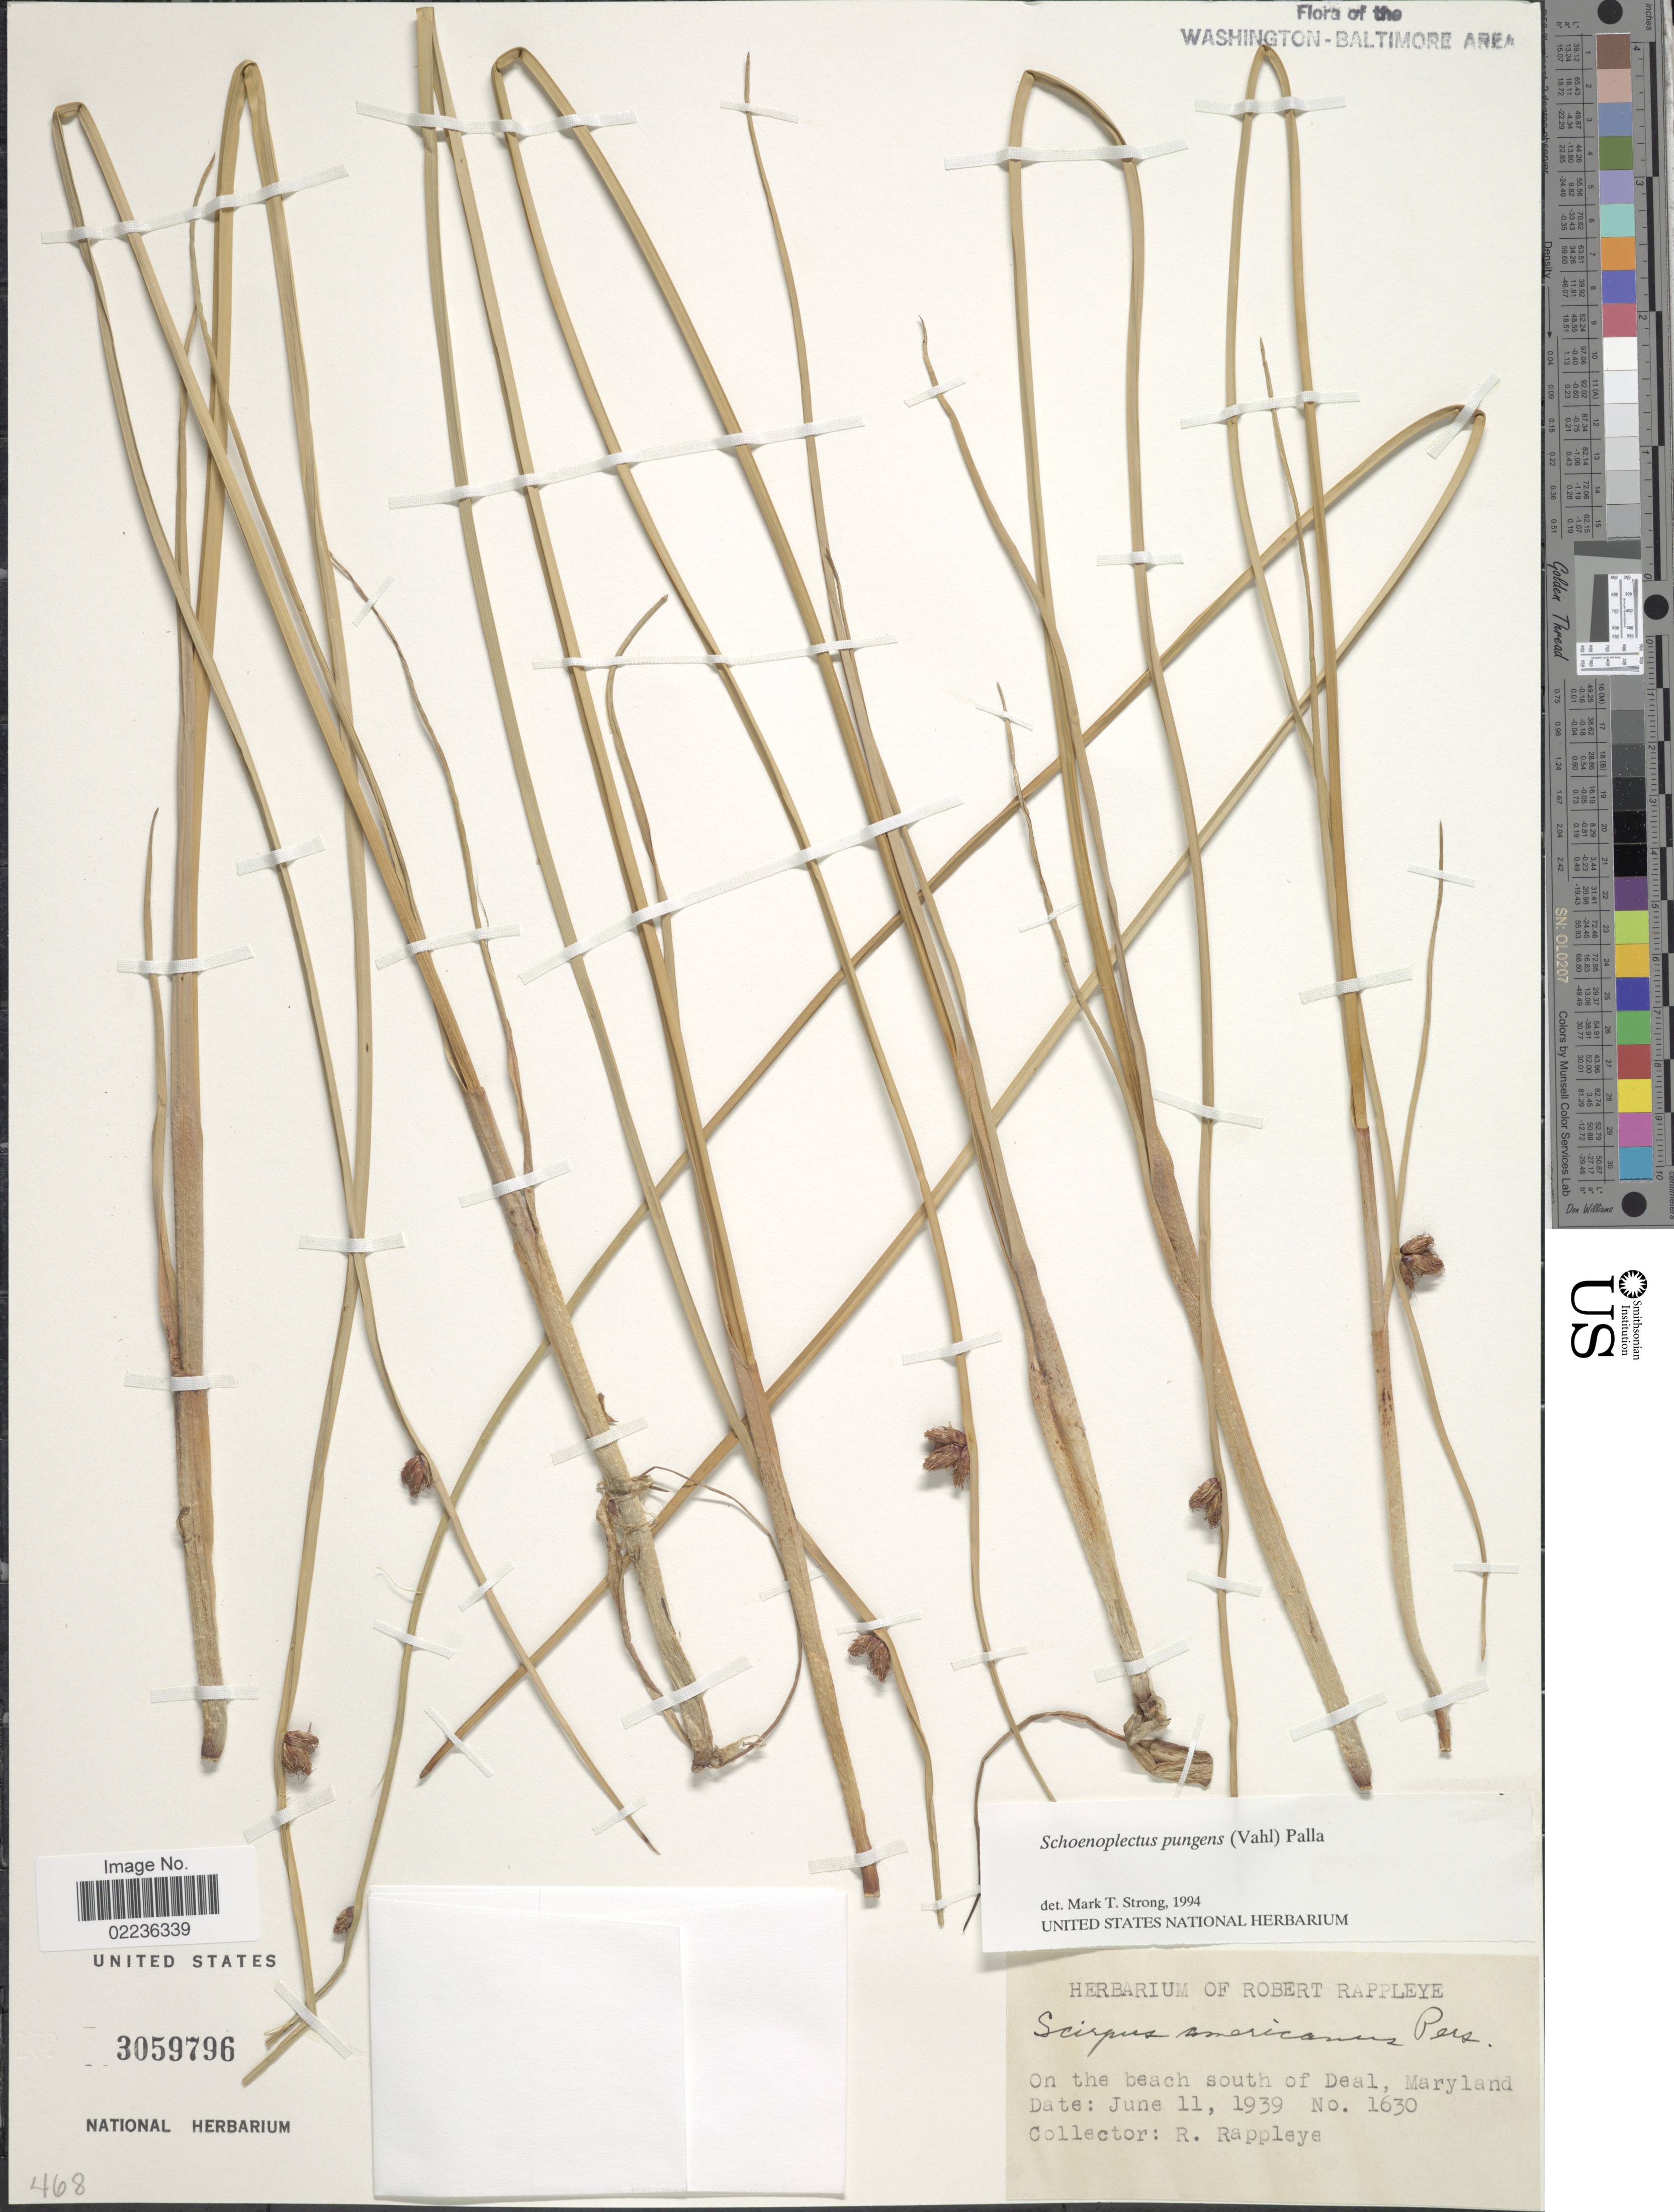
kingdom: Plantae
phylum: Tracheophyta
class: Liliopsida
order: Poales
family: Cyperaceae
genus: Schoenoplectus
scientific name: Schoenoplectus pungens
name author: (Vahl) Palla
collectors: R. Rappleye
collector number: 1630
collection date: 1939-06-11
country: United States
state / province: Maryland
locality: On the beach south of Deal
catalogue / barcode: US 3059796